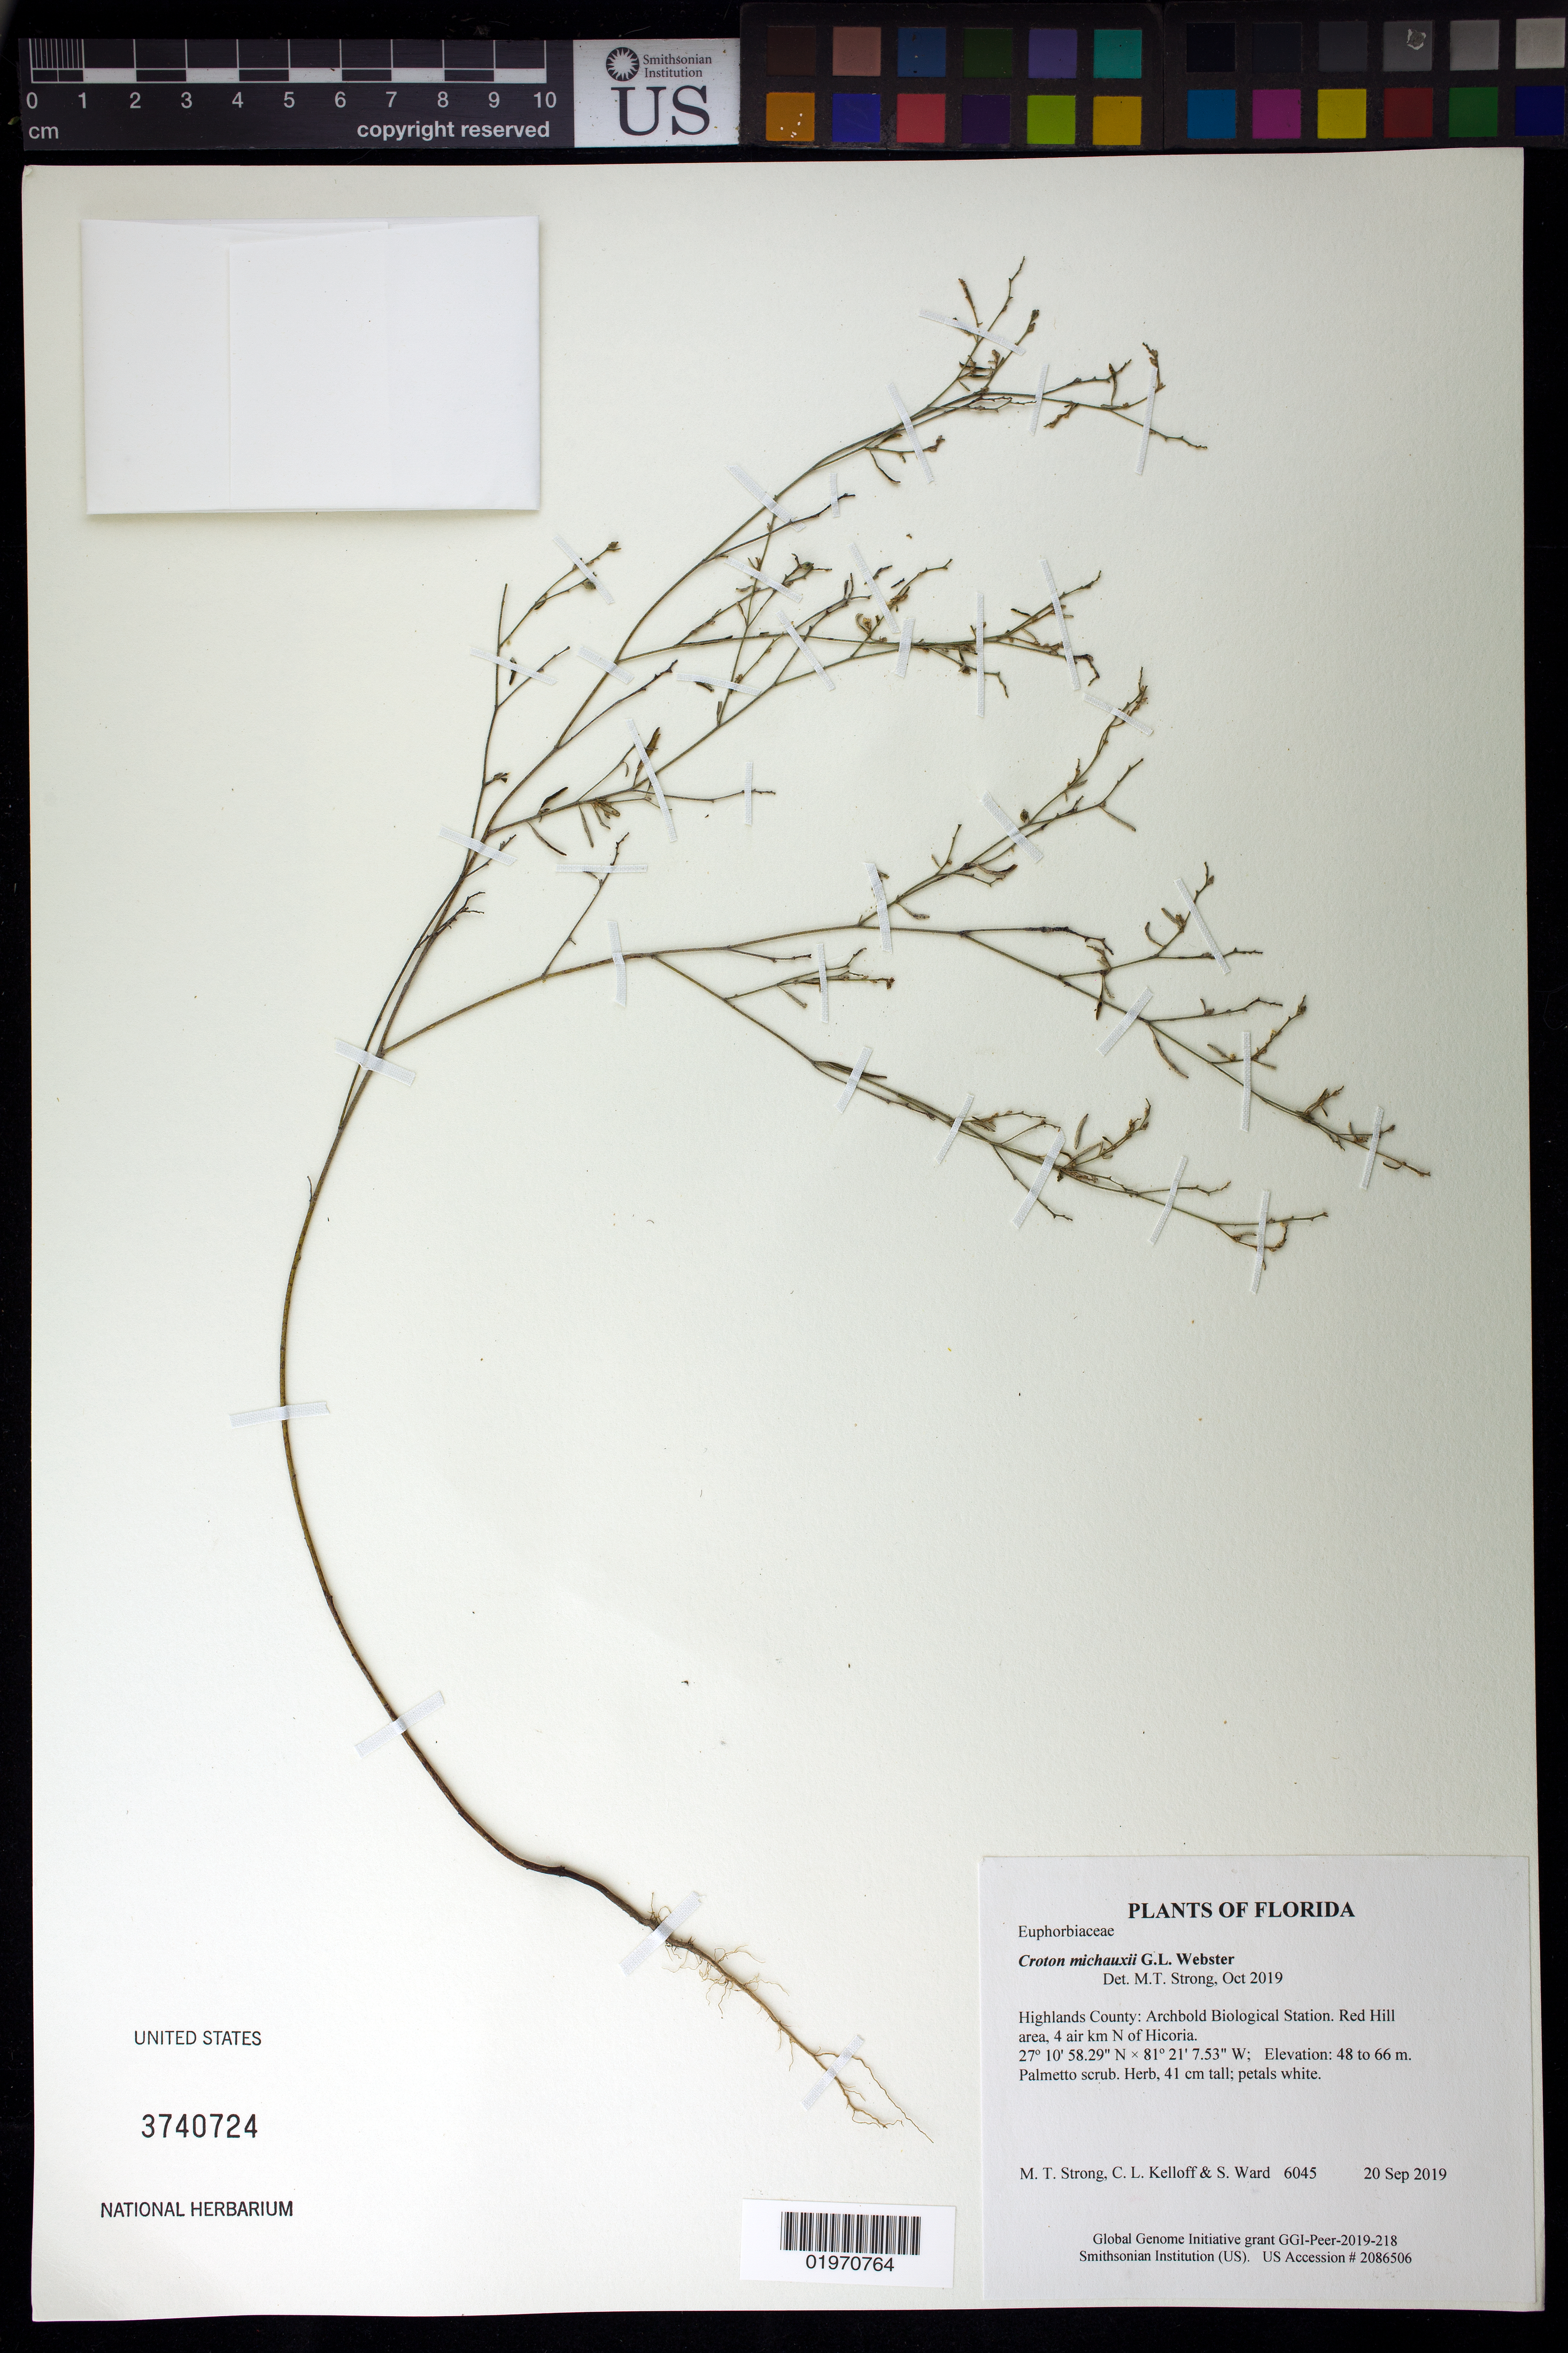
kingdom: Plantae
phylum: Tracheophyta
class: Magnoliopsida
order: Malpighiales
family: Euphorbiaceae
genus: Croton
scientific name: Croton michauxii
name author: G.L. Webster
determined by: Strong, Mark T., (BOT), Smithsonian Institution - National Museum of Natural History (UNITED STATES)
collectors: M. T. Strong, C. L. Kelloff & S. Ward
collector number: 6045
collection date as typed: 20 Sep 2019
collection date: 2019-09-20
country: United States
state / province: Florida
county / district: Highlands County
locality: Archbold Biological Station. Red Hill area, 4 air km N of Hicoria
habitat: Palmetto scrub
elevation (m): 48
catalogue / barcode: US 3740724